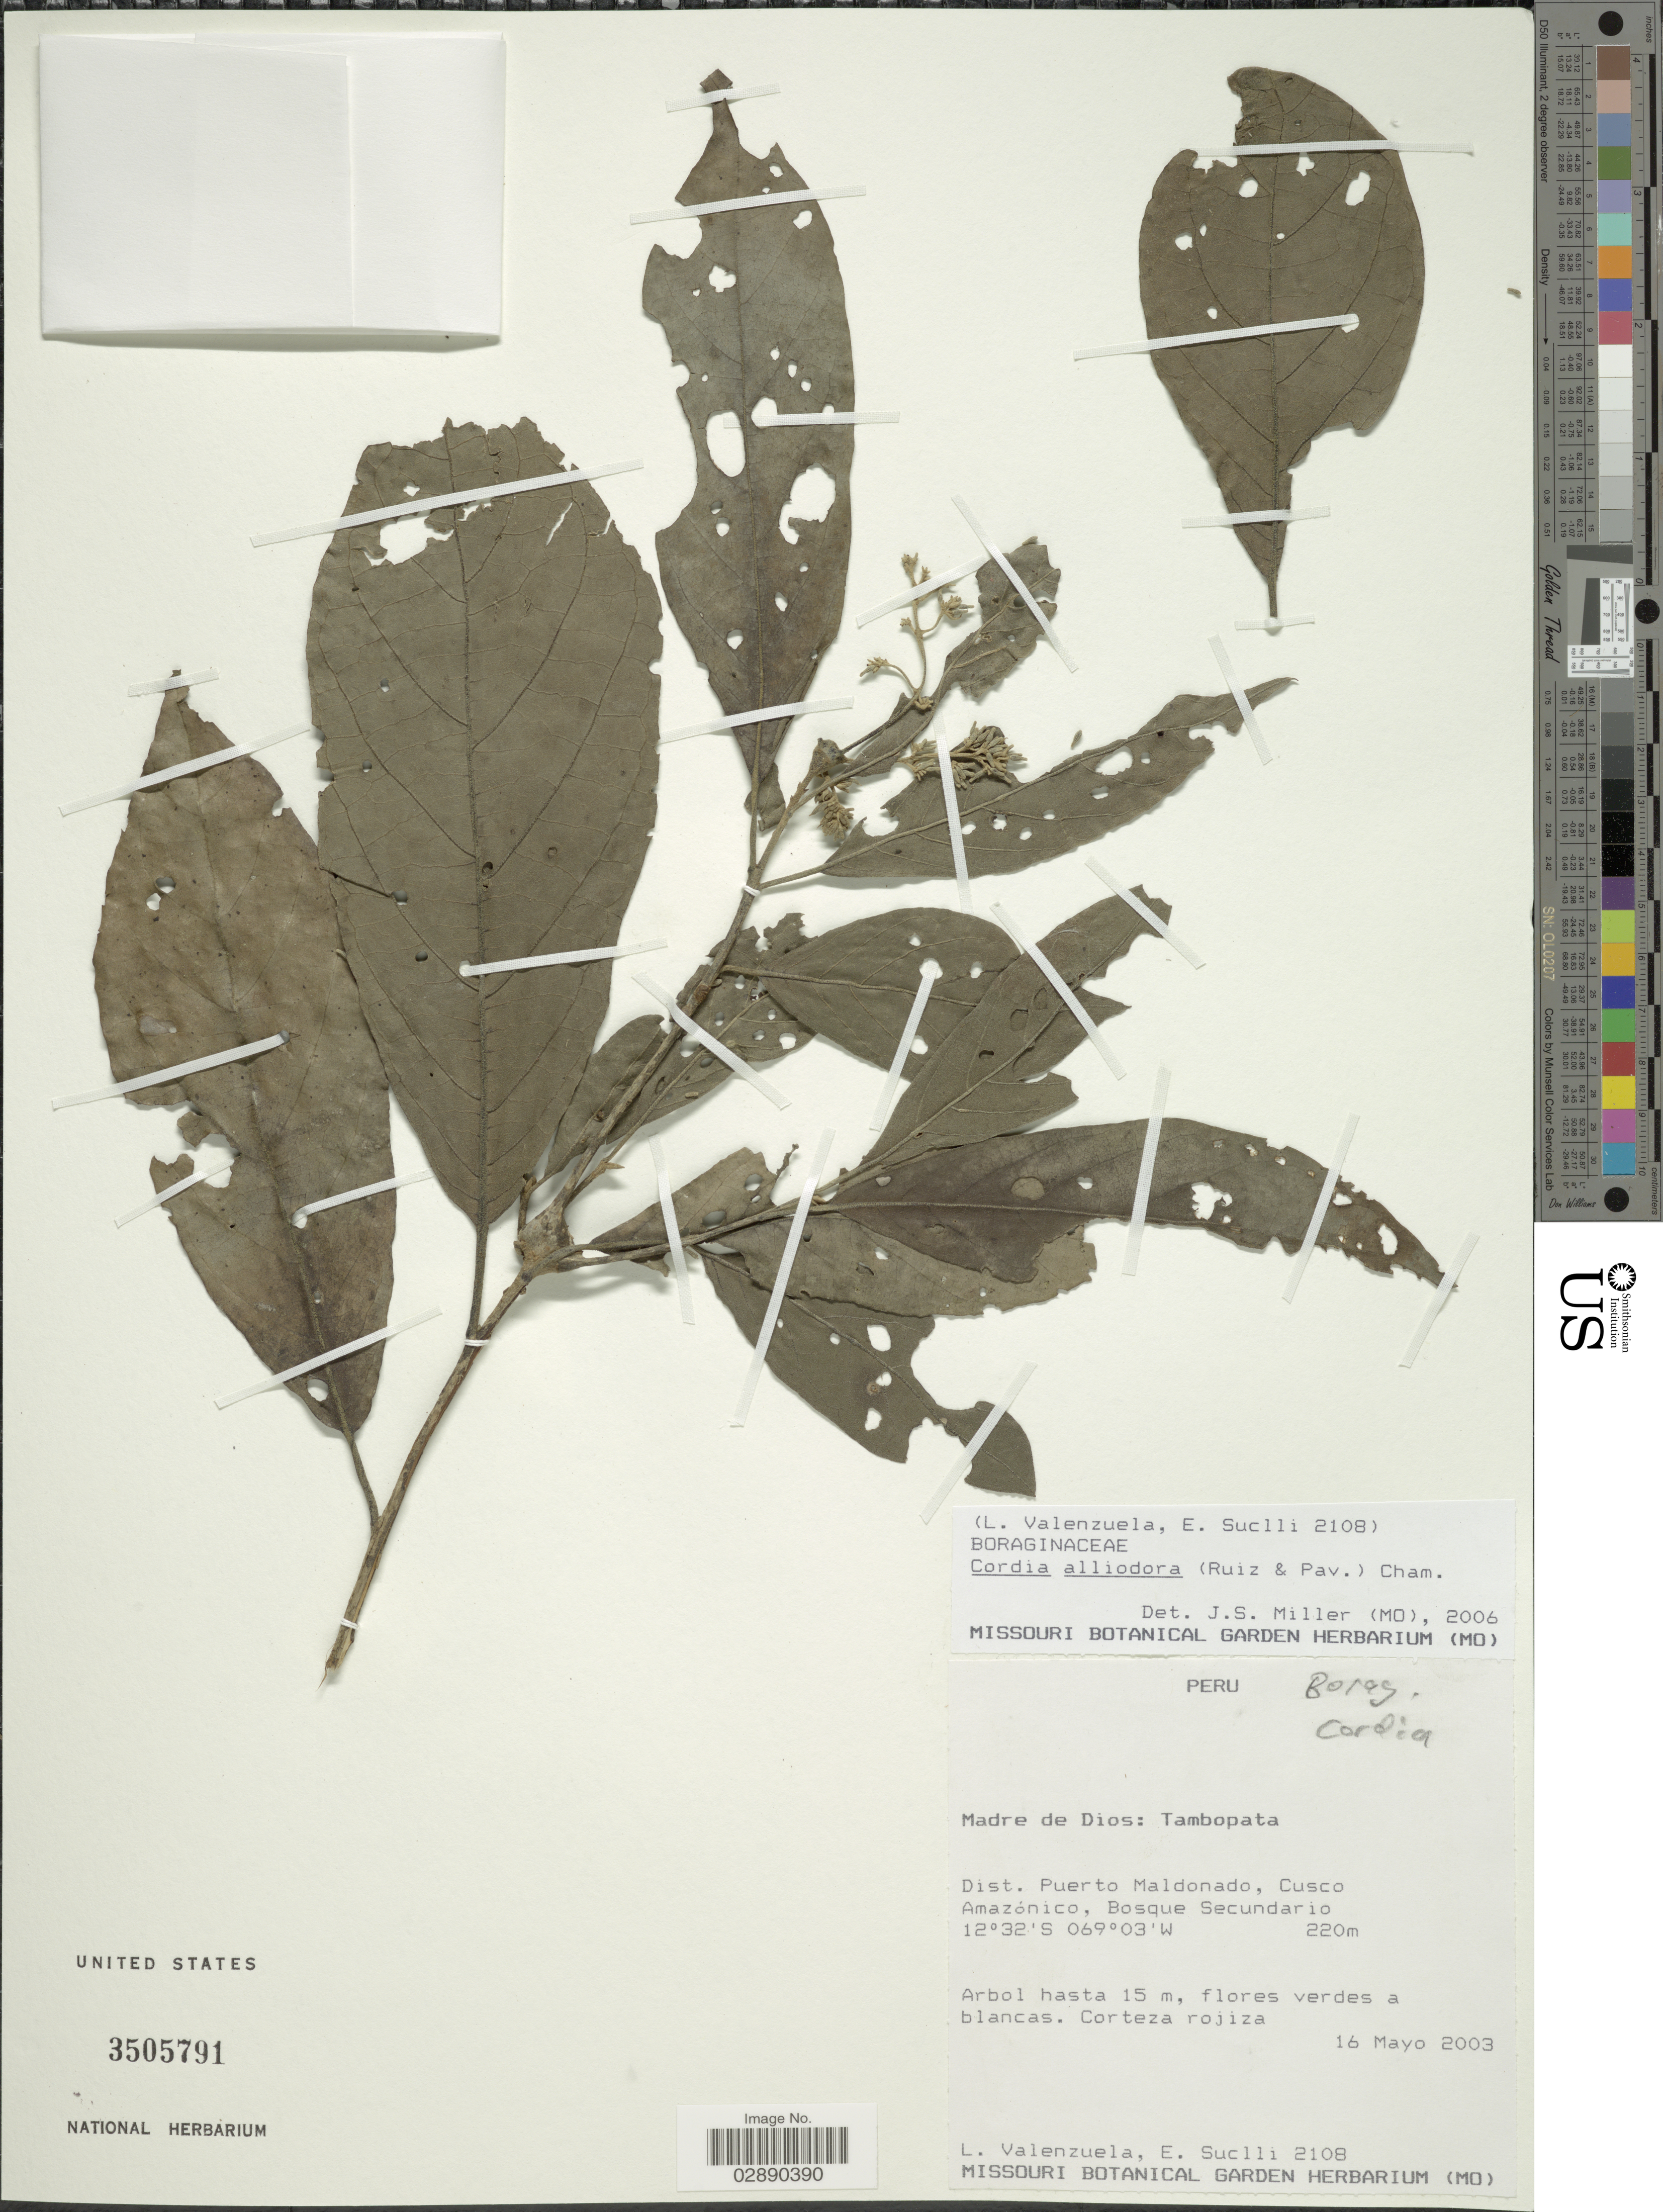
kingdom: Plantae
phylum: Tracheophyta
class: Magnoliopsida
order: Boraginales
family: Cordiaceae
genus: Cordia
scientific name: Cordia alliodora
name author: (Ruiz & Pav.) Oken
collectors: L. Valenzuela & E. Suclli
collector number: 2108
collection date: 2003-05-16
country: Peru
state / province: Madre de Dios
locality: Tambopata. Dist. Puerto Maldonado, Cusco Amazónico.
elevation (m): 220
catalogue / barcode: US 3505791